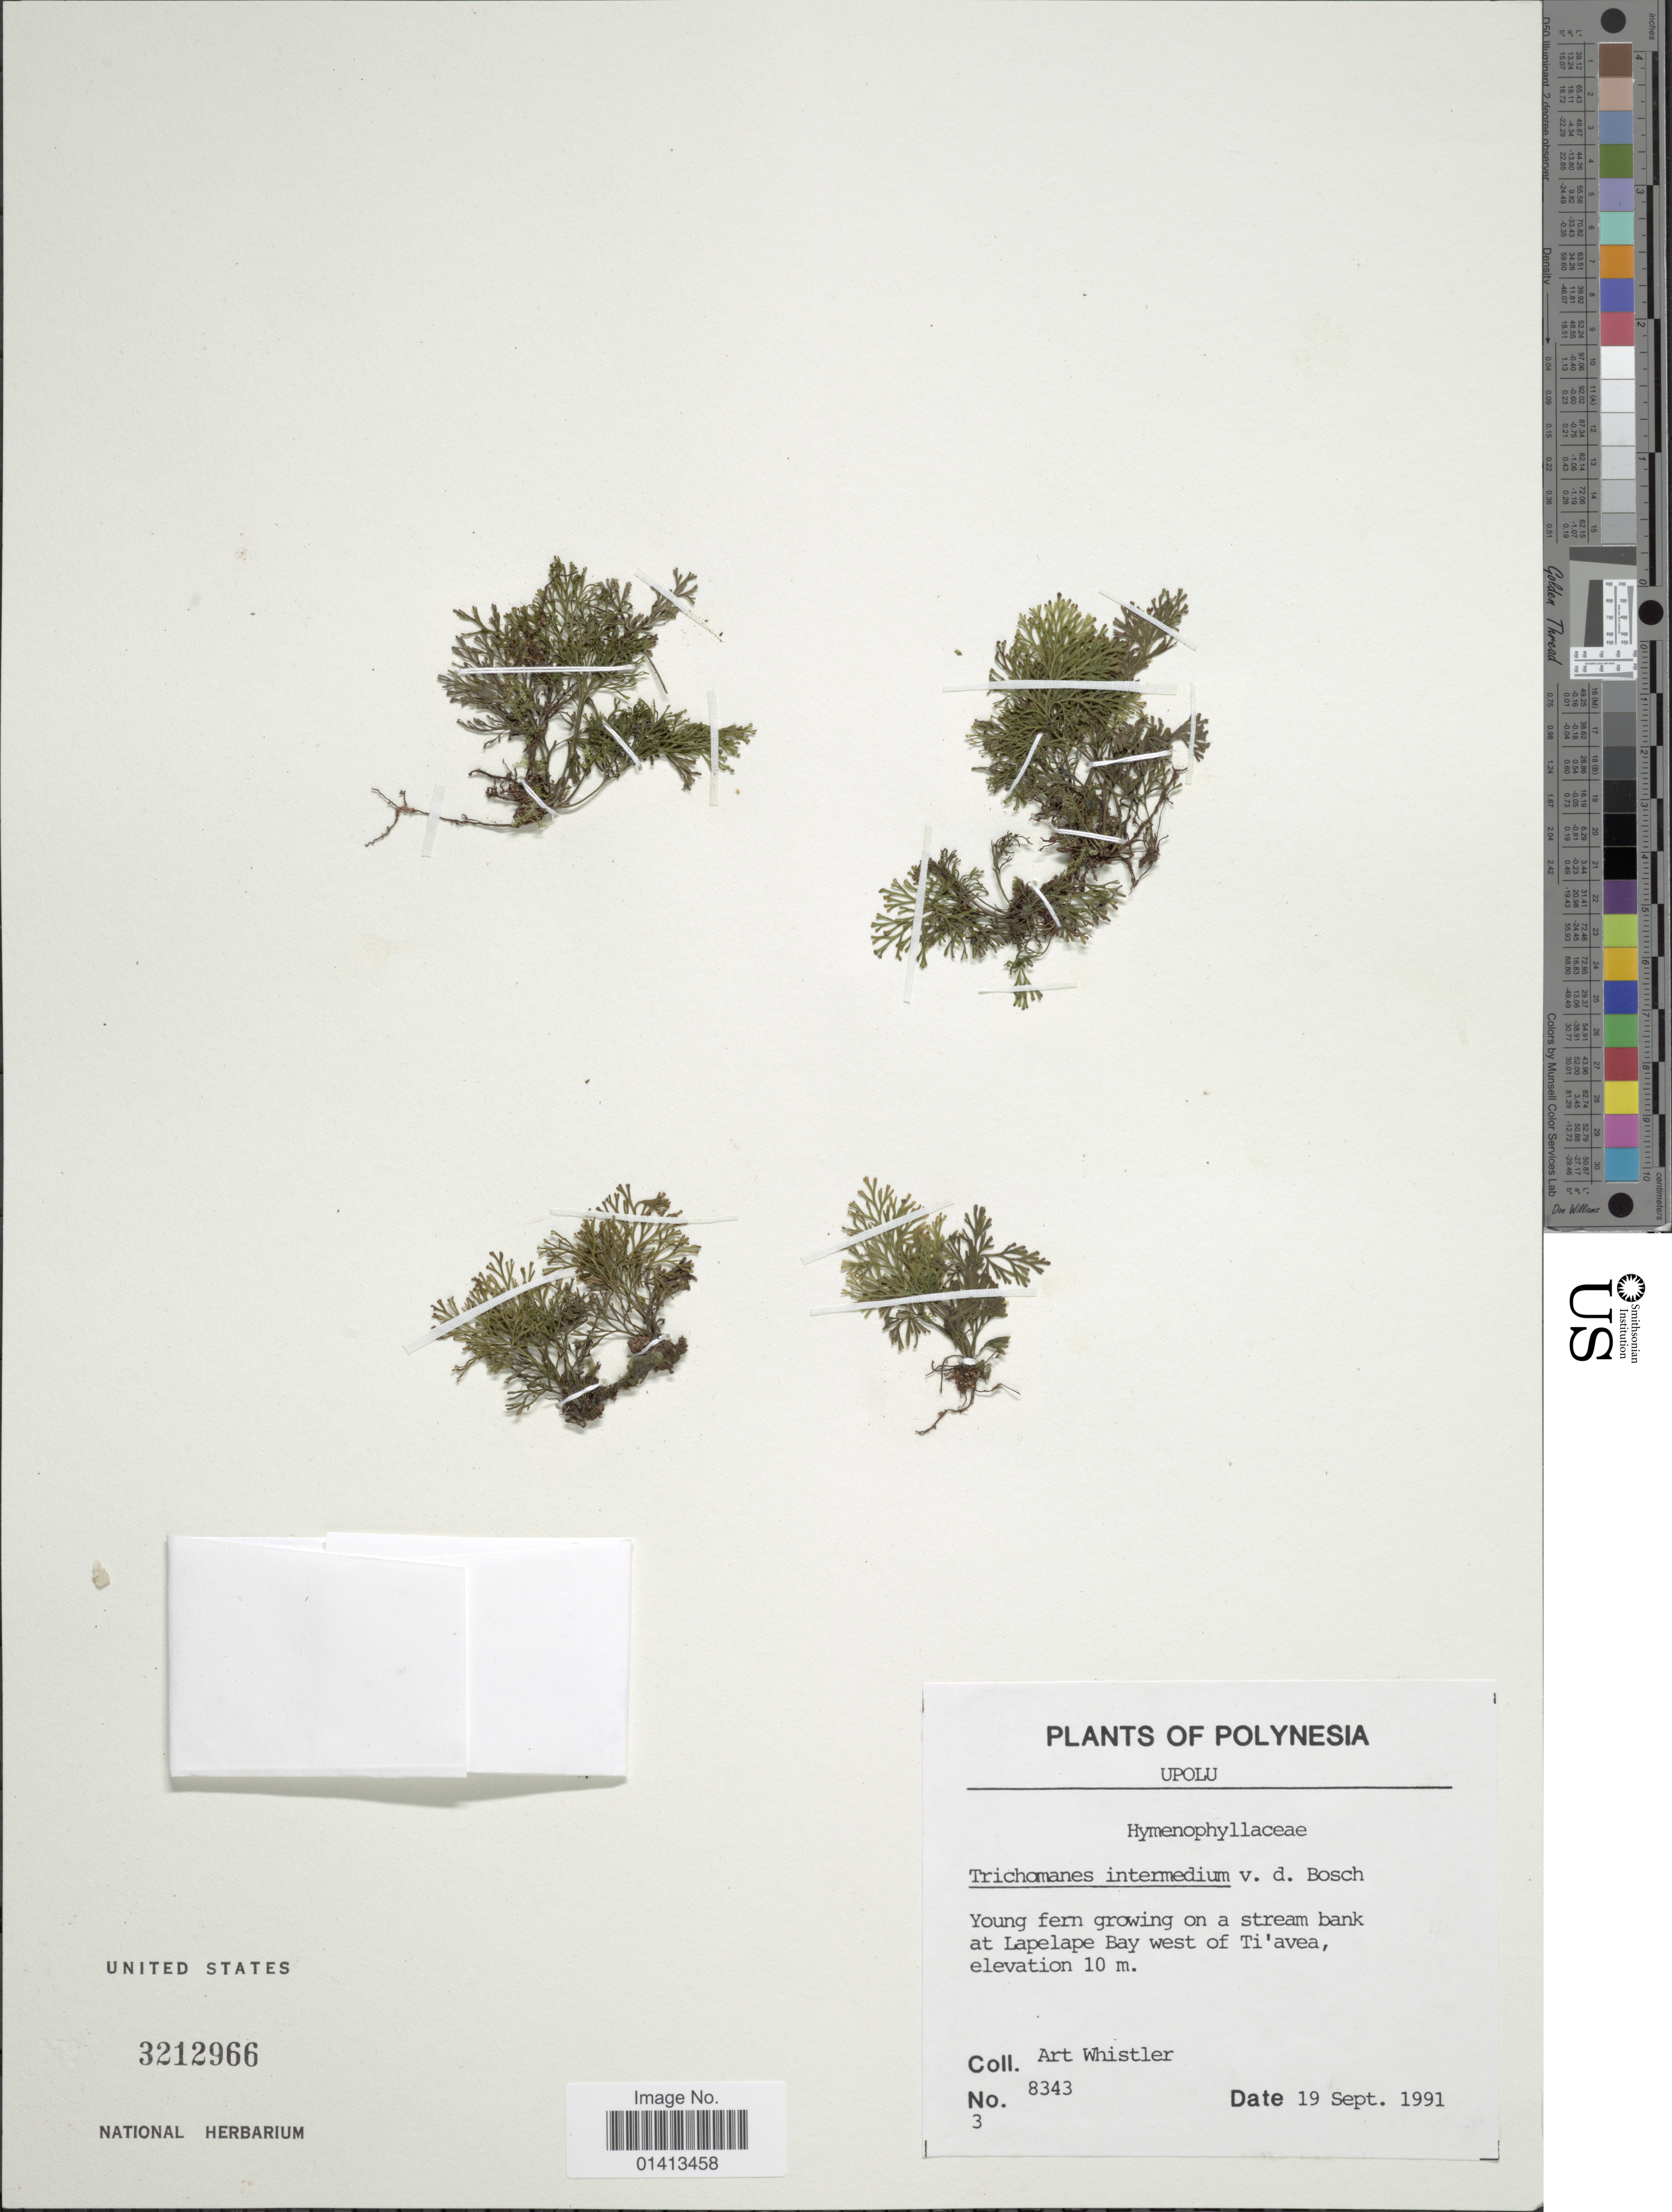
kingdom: Plantae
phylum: Tracheophyta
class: Polypodiopsida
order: Hymenophyllales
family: Hymenophyllaceae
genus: Crepidomanes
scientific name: Crepidomanes intermedium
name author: (Bosch) Ebihara & K. Iwats.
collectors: A. Whistler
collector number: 8343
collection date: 1991-09-19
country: Samoa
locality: Polynesia, Upolu, on a stream bank at Lapelape Bay west of Ti'avea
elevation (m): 10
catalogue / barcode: US 3212966